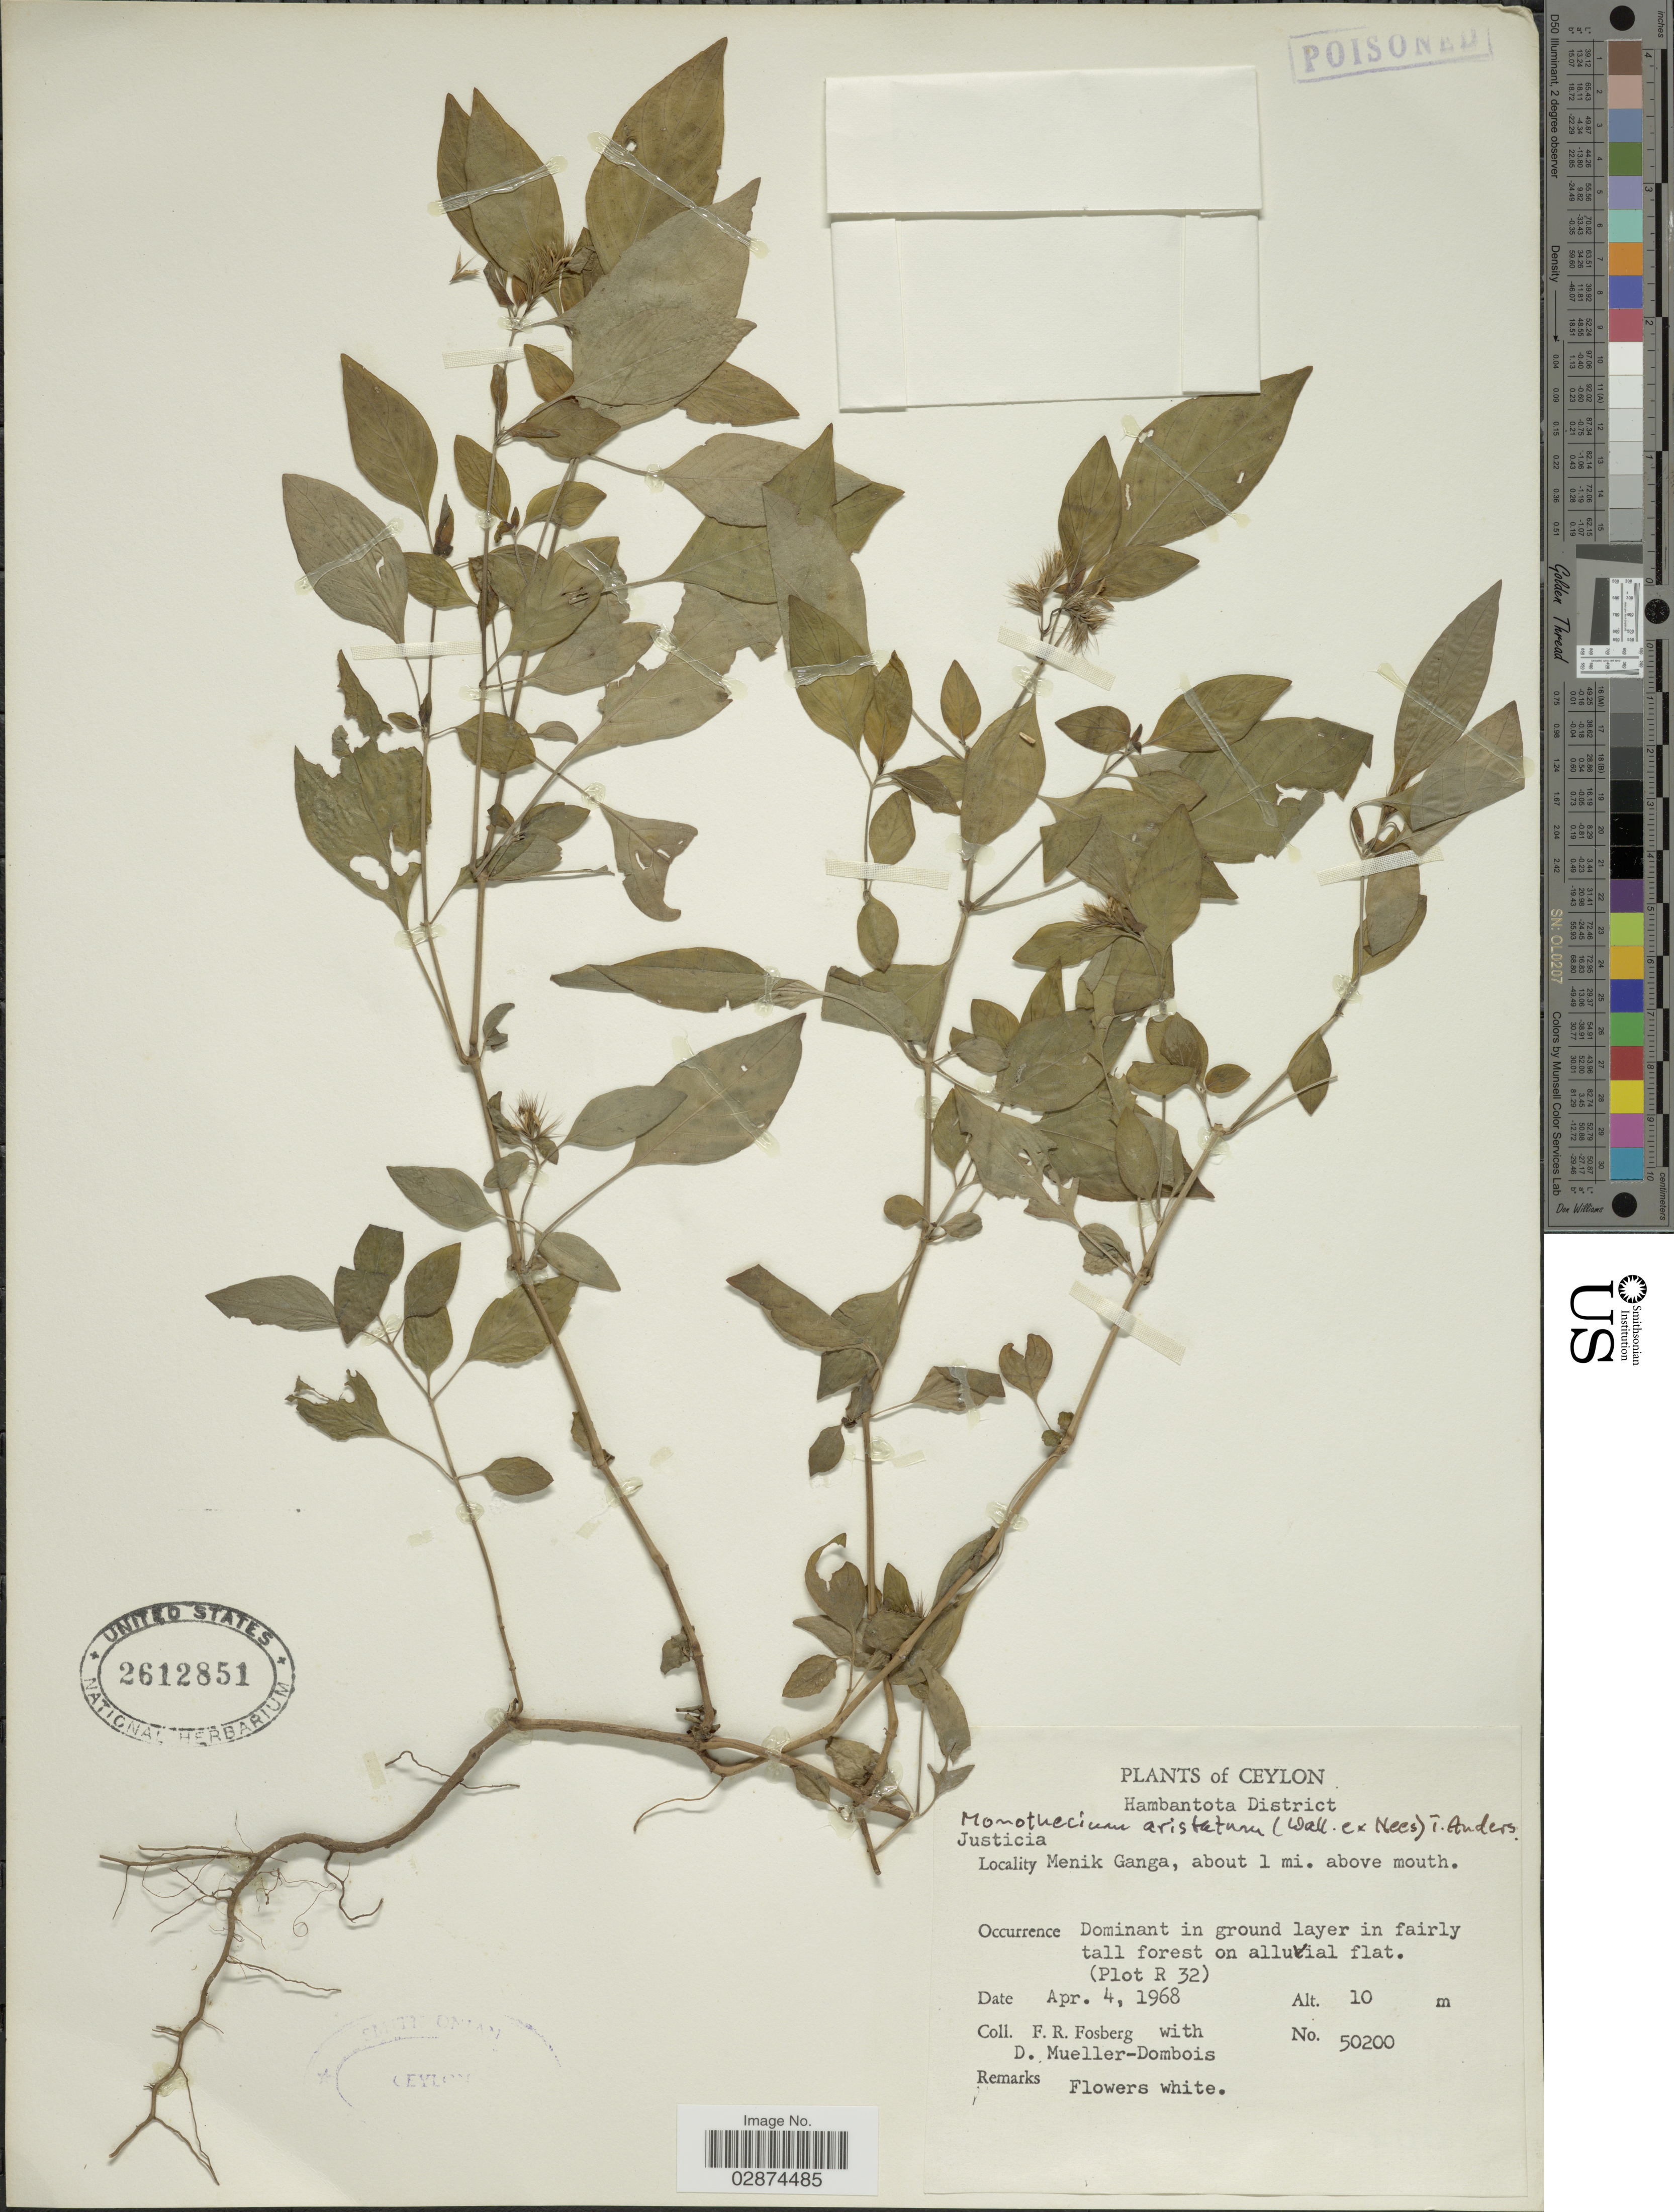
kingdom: Plantae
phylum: Tracheophyta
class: Magnoliopsida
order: Lamiales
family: Acanthaceae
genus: Monothecium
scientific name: Monothecium aristatum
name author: (Nees) T. Anderson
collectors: F. R. Fosberg & D. Mueller-Dombois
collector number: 50200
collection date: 1968-04-04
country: Sri Lanka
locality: Ceylon. Hambantota District. Menik Ganga, about 1 mi. above mouth. (Plot 32).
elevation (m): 10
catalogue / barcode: US 2612851